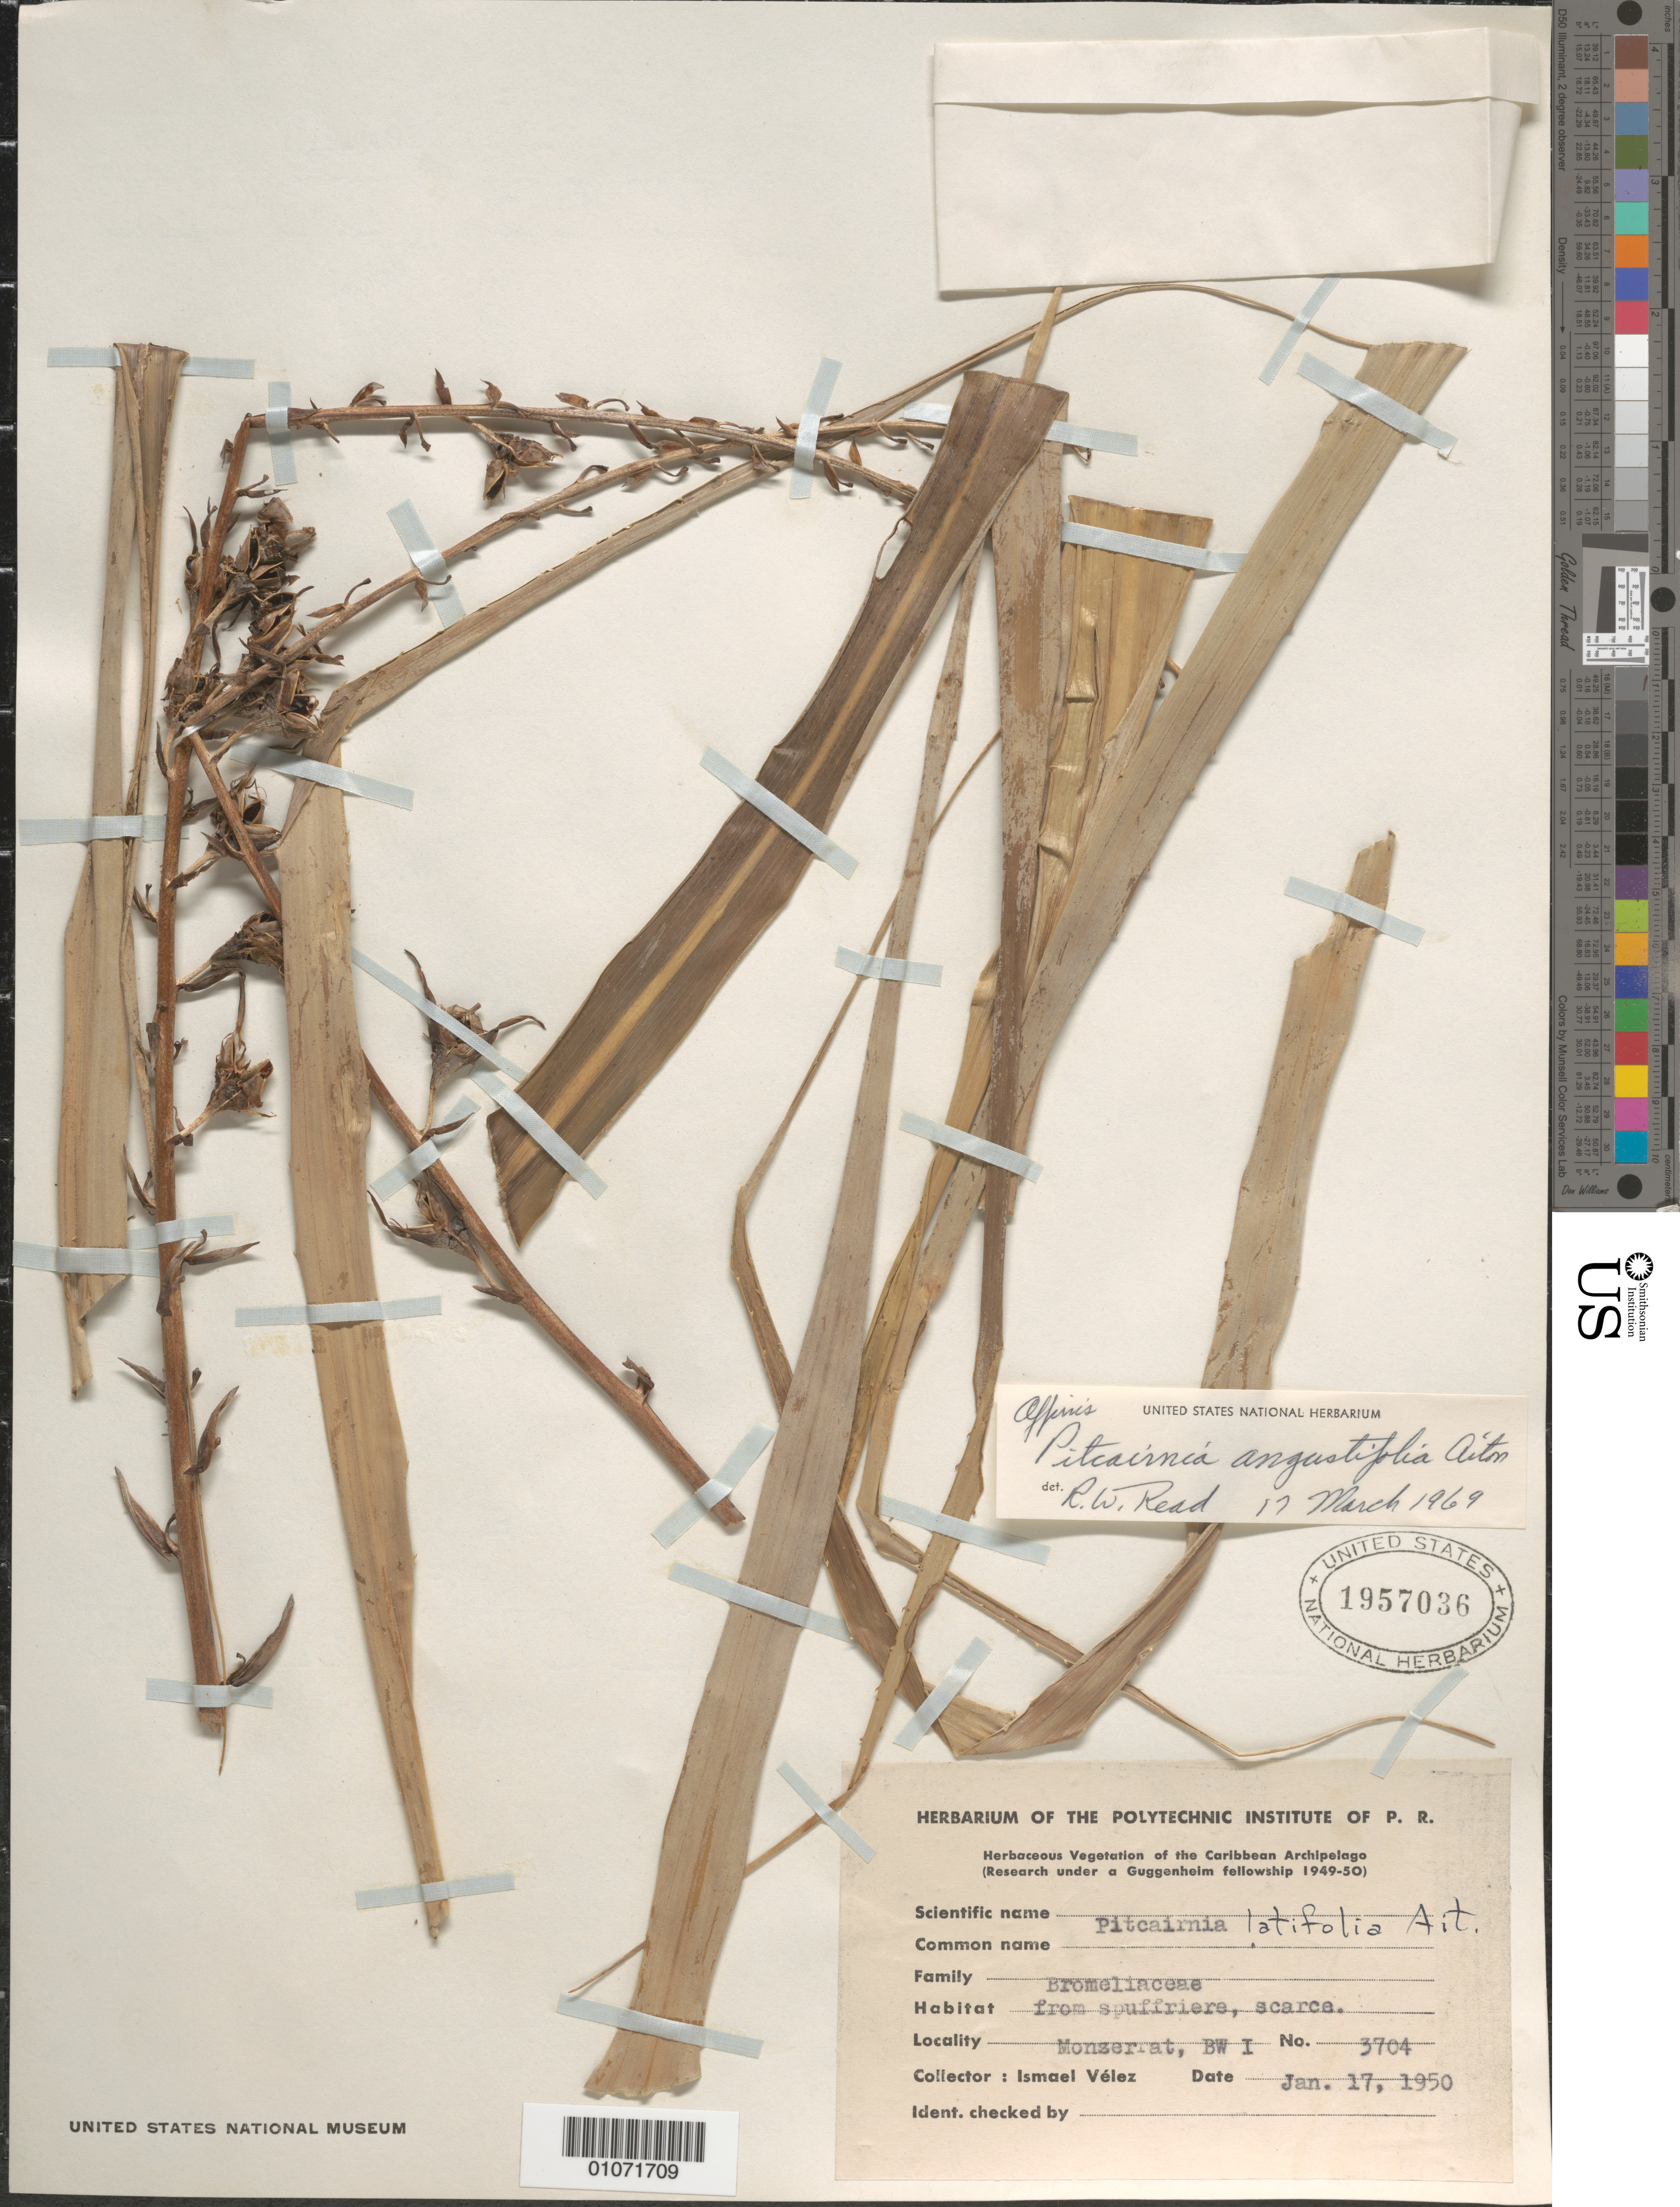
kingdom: Plantae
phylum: Tracheophyta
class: Liliopsida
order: Poales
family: Bromeliaceae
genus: Pitcairnia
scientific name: Pitcairnia latifolia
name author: Andrews ex Aiton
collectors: I. Velez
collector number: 3704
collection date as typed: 17 Jan 1950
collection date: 1950-01-17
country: Montserrat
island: Montserrat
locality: Bromeliaceae from spuffriere, scarca.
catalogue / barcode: US 1957036